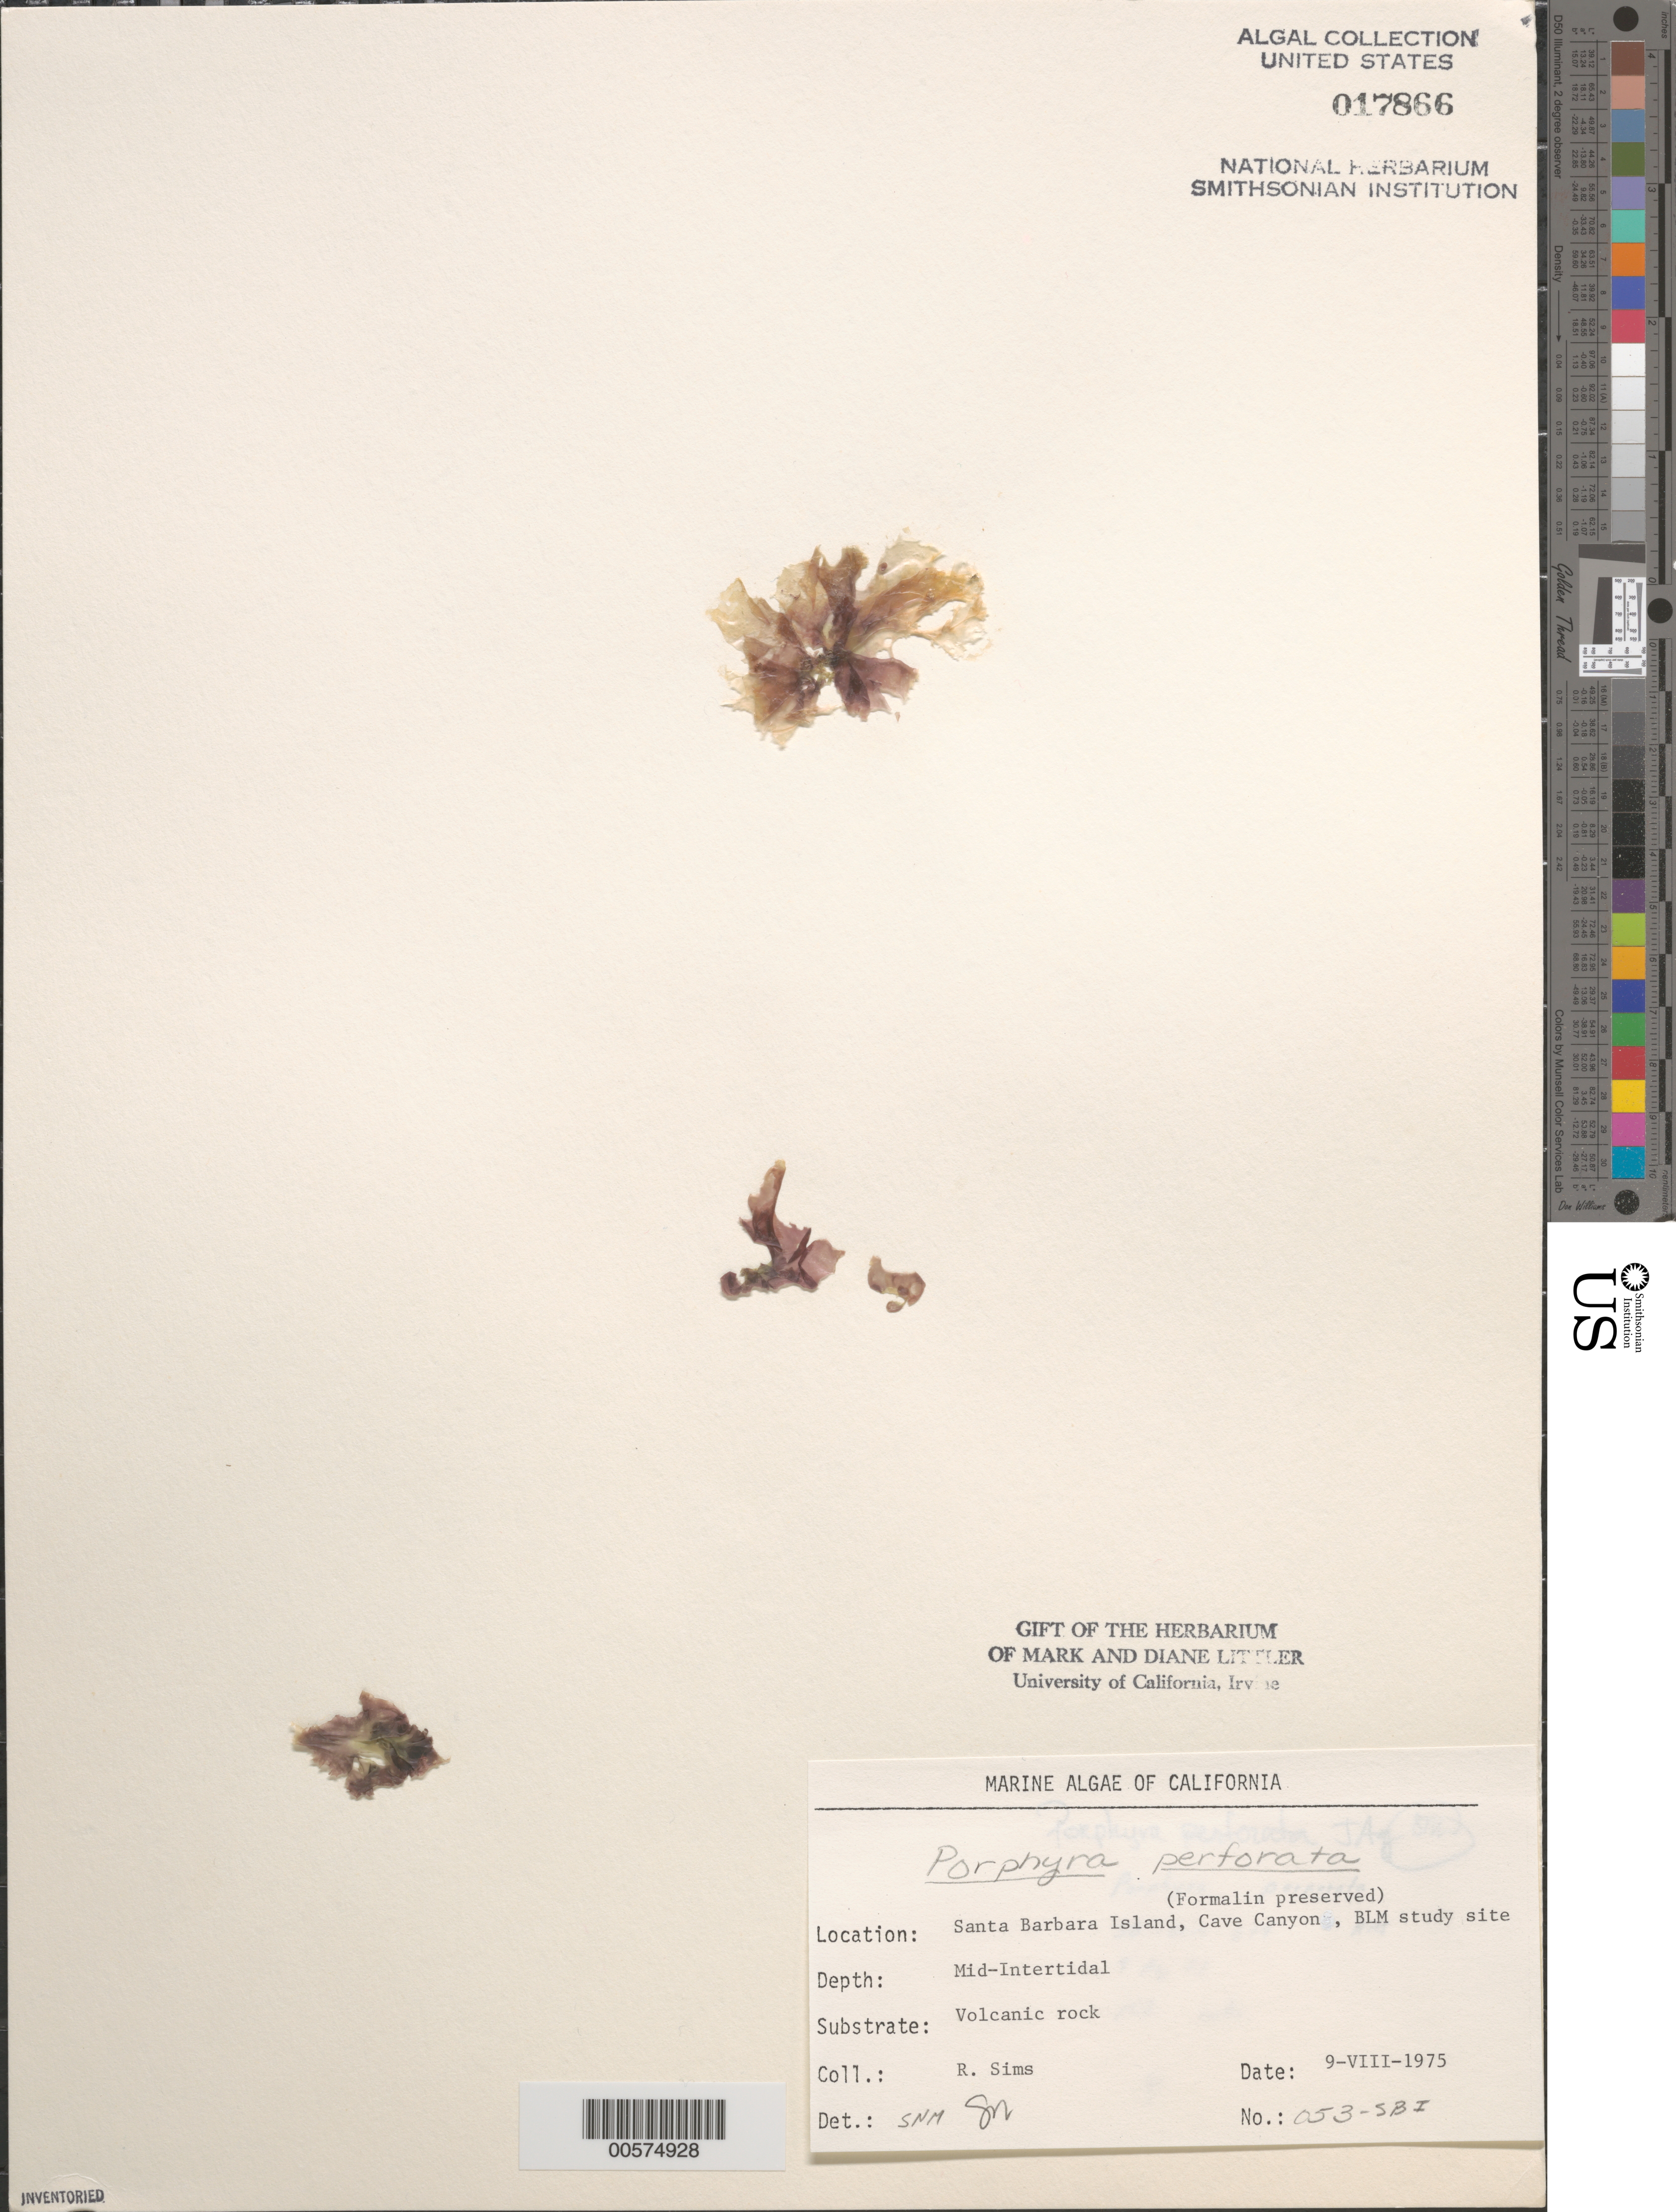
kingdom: Plantae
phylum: Rhodophyta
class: Bangiophyceae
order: Bangiales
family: Bangiaceae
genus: Pyropia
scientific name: Pyropia perforata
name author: (J. Agardh) S.C. Lindstrom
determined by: Algae name updating Project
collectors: R. H. Sims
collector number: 053-sbi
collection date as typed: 09 Aug 1975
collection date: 1975-08-09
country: United States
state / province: California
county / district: Santa Barbara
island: Santa Barbara Island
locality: Cave Canyon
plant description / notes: BLM-SOCALBIGHT Rocky Intertidal Survey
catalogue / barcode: US 17866